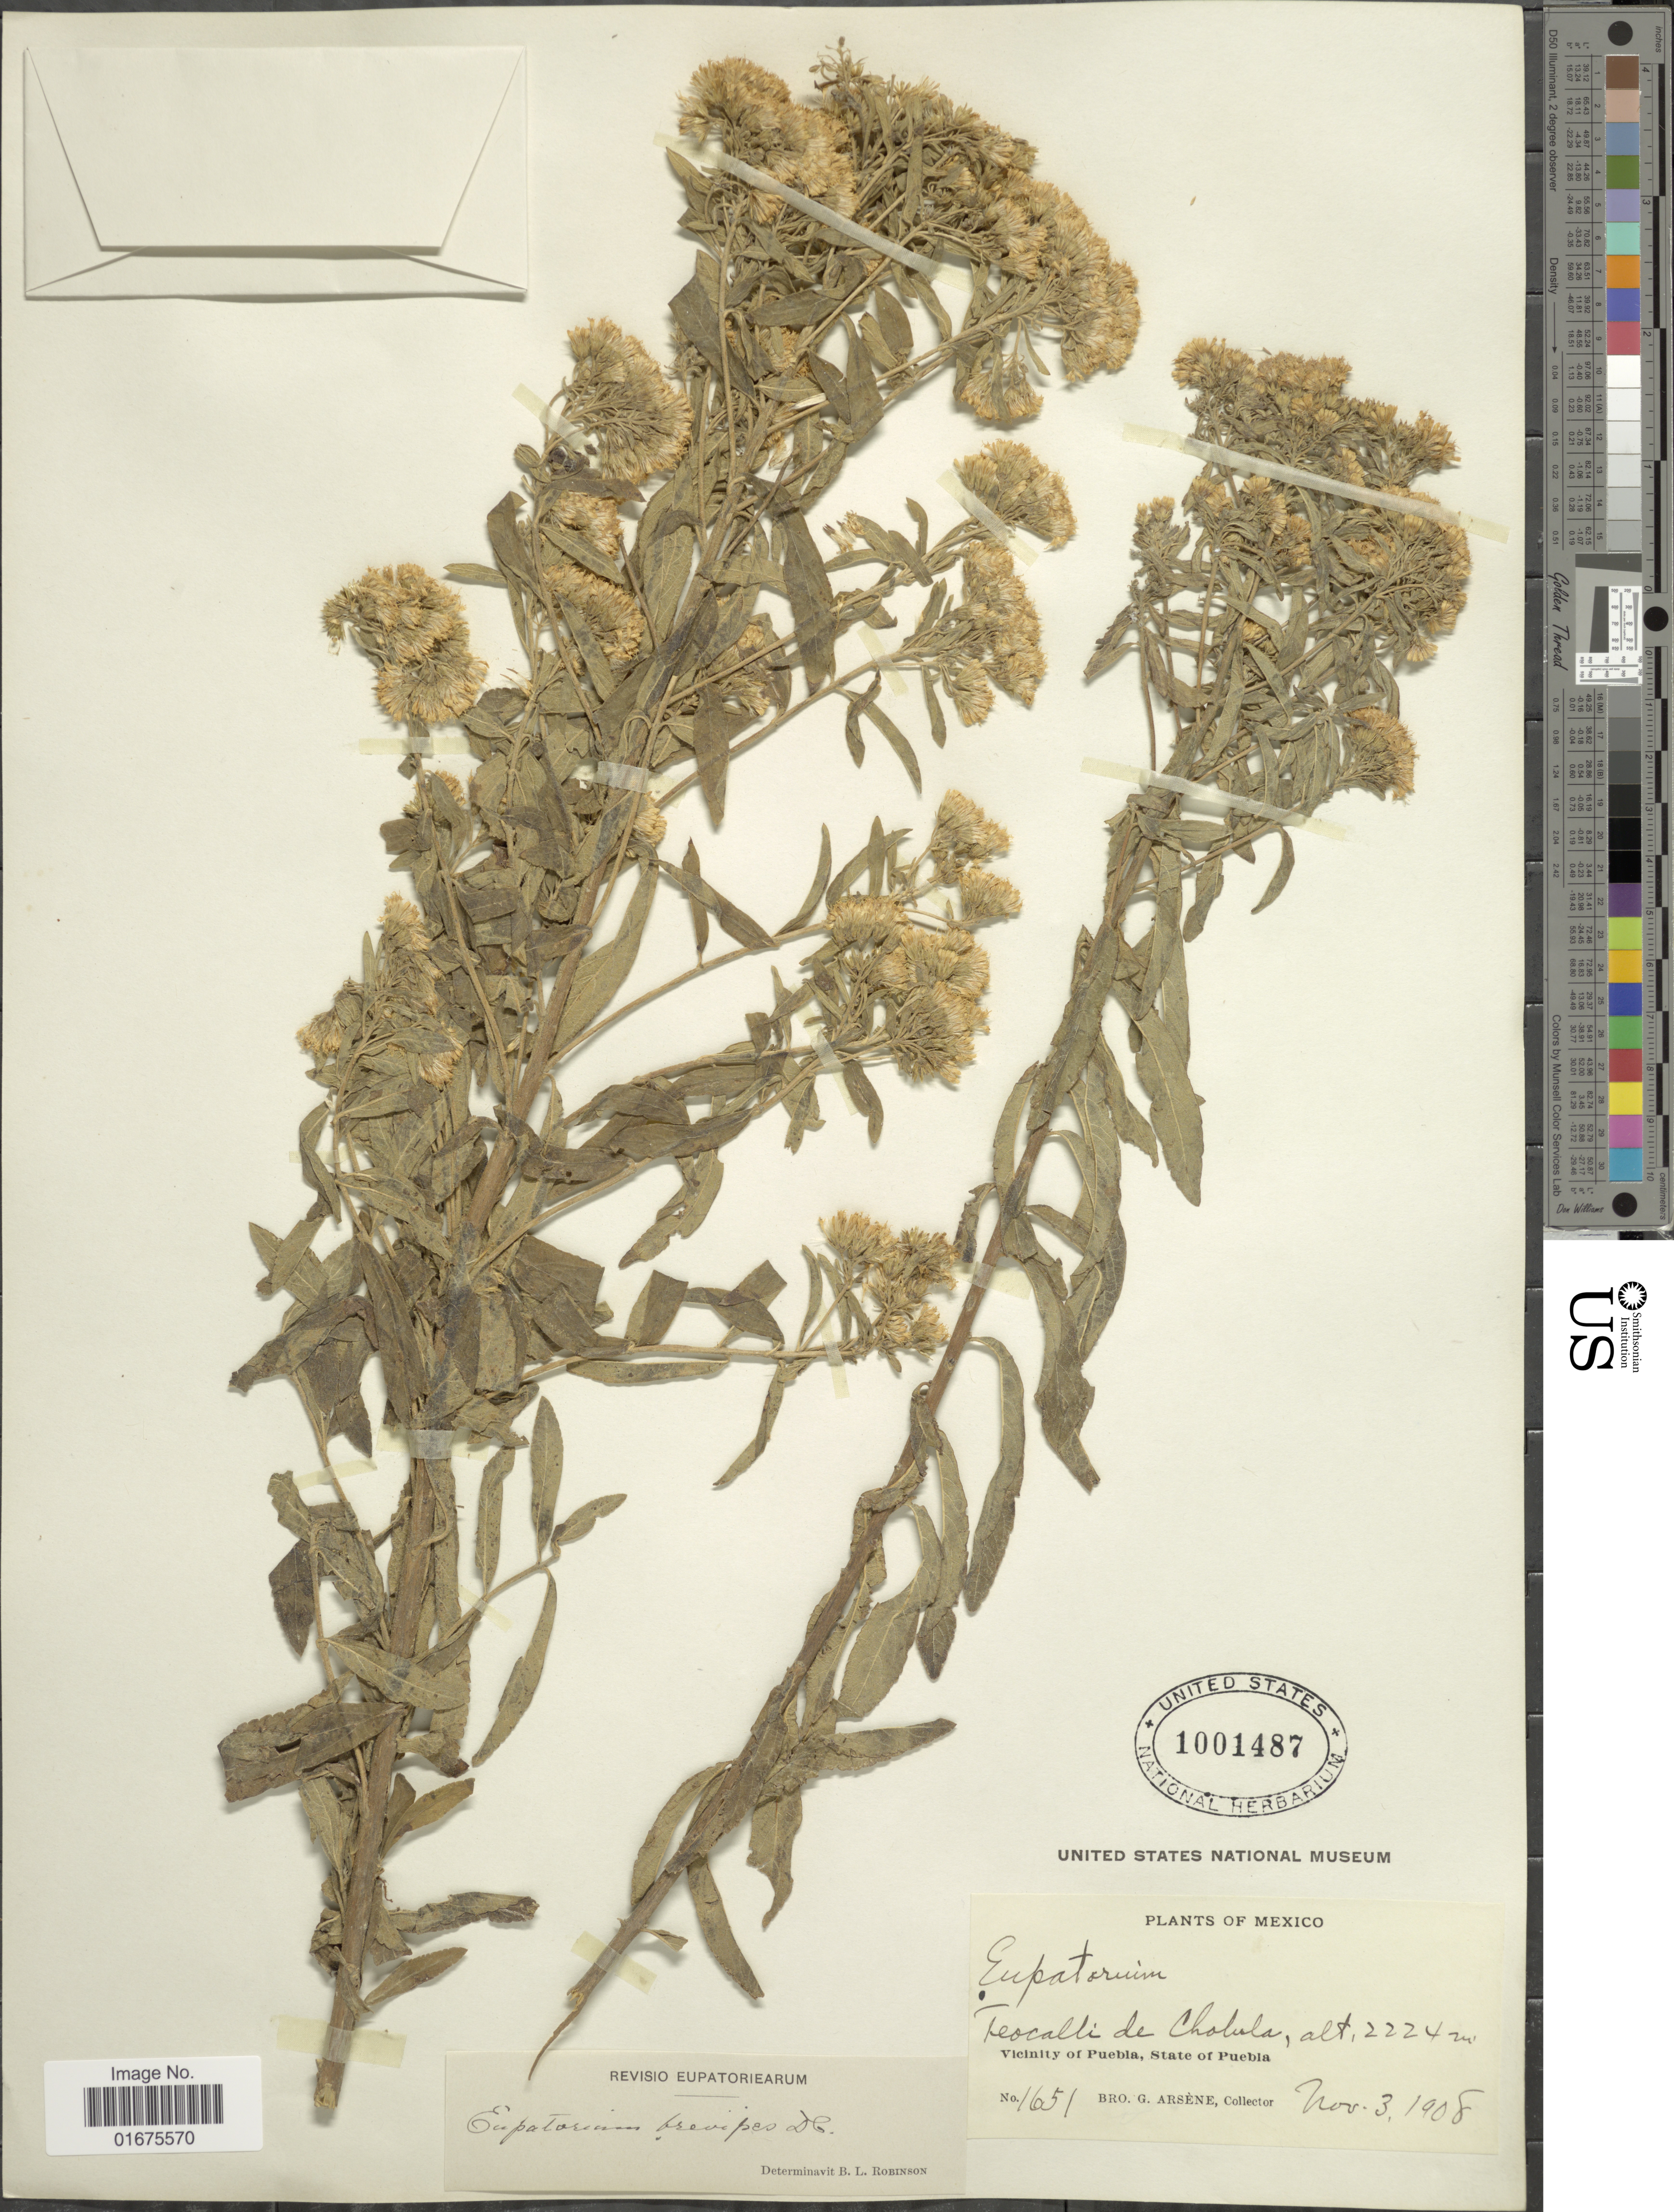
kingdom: Plantae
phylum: Tracheophyta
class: Magnoliopsida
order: Asterales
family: Asteraceae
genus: Ageratina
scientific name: Ageratina brevipes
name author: (DC.) R.M. King & H. Rob.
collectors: Bro. G. Arsène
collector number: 1651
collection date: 1908-11-03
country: Mexico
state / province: Puebla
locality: Teocalli de Cholula, Vicinity of Puebla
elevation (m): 2224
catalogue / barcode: US 1001487